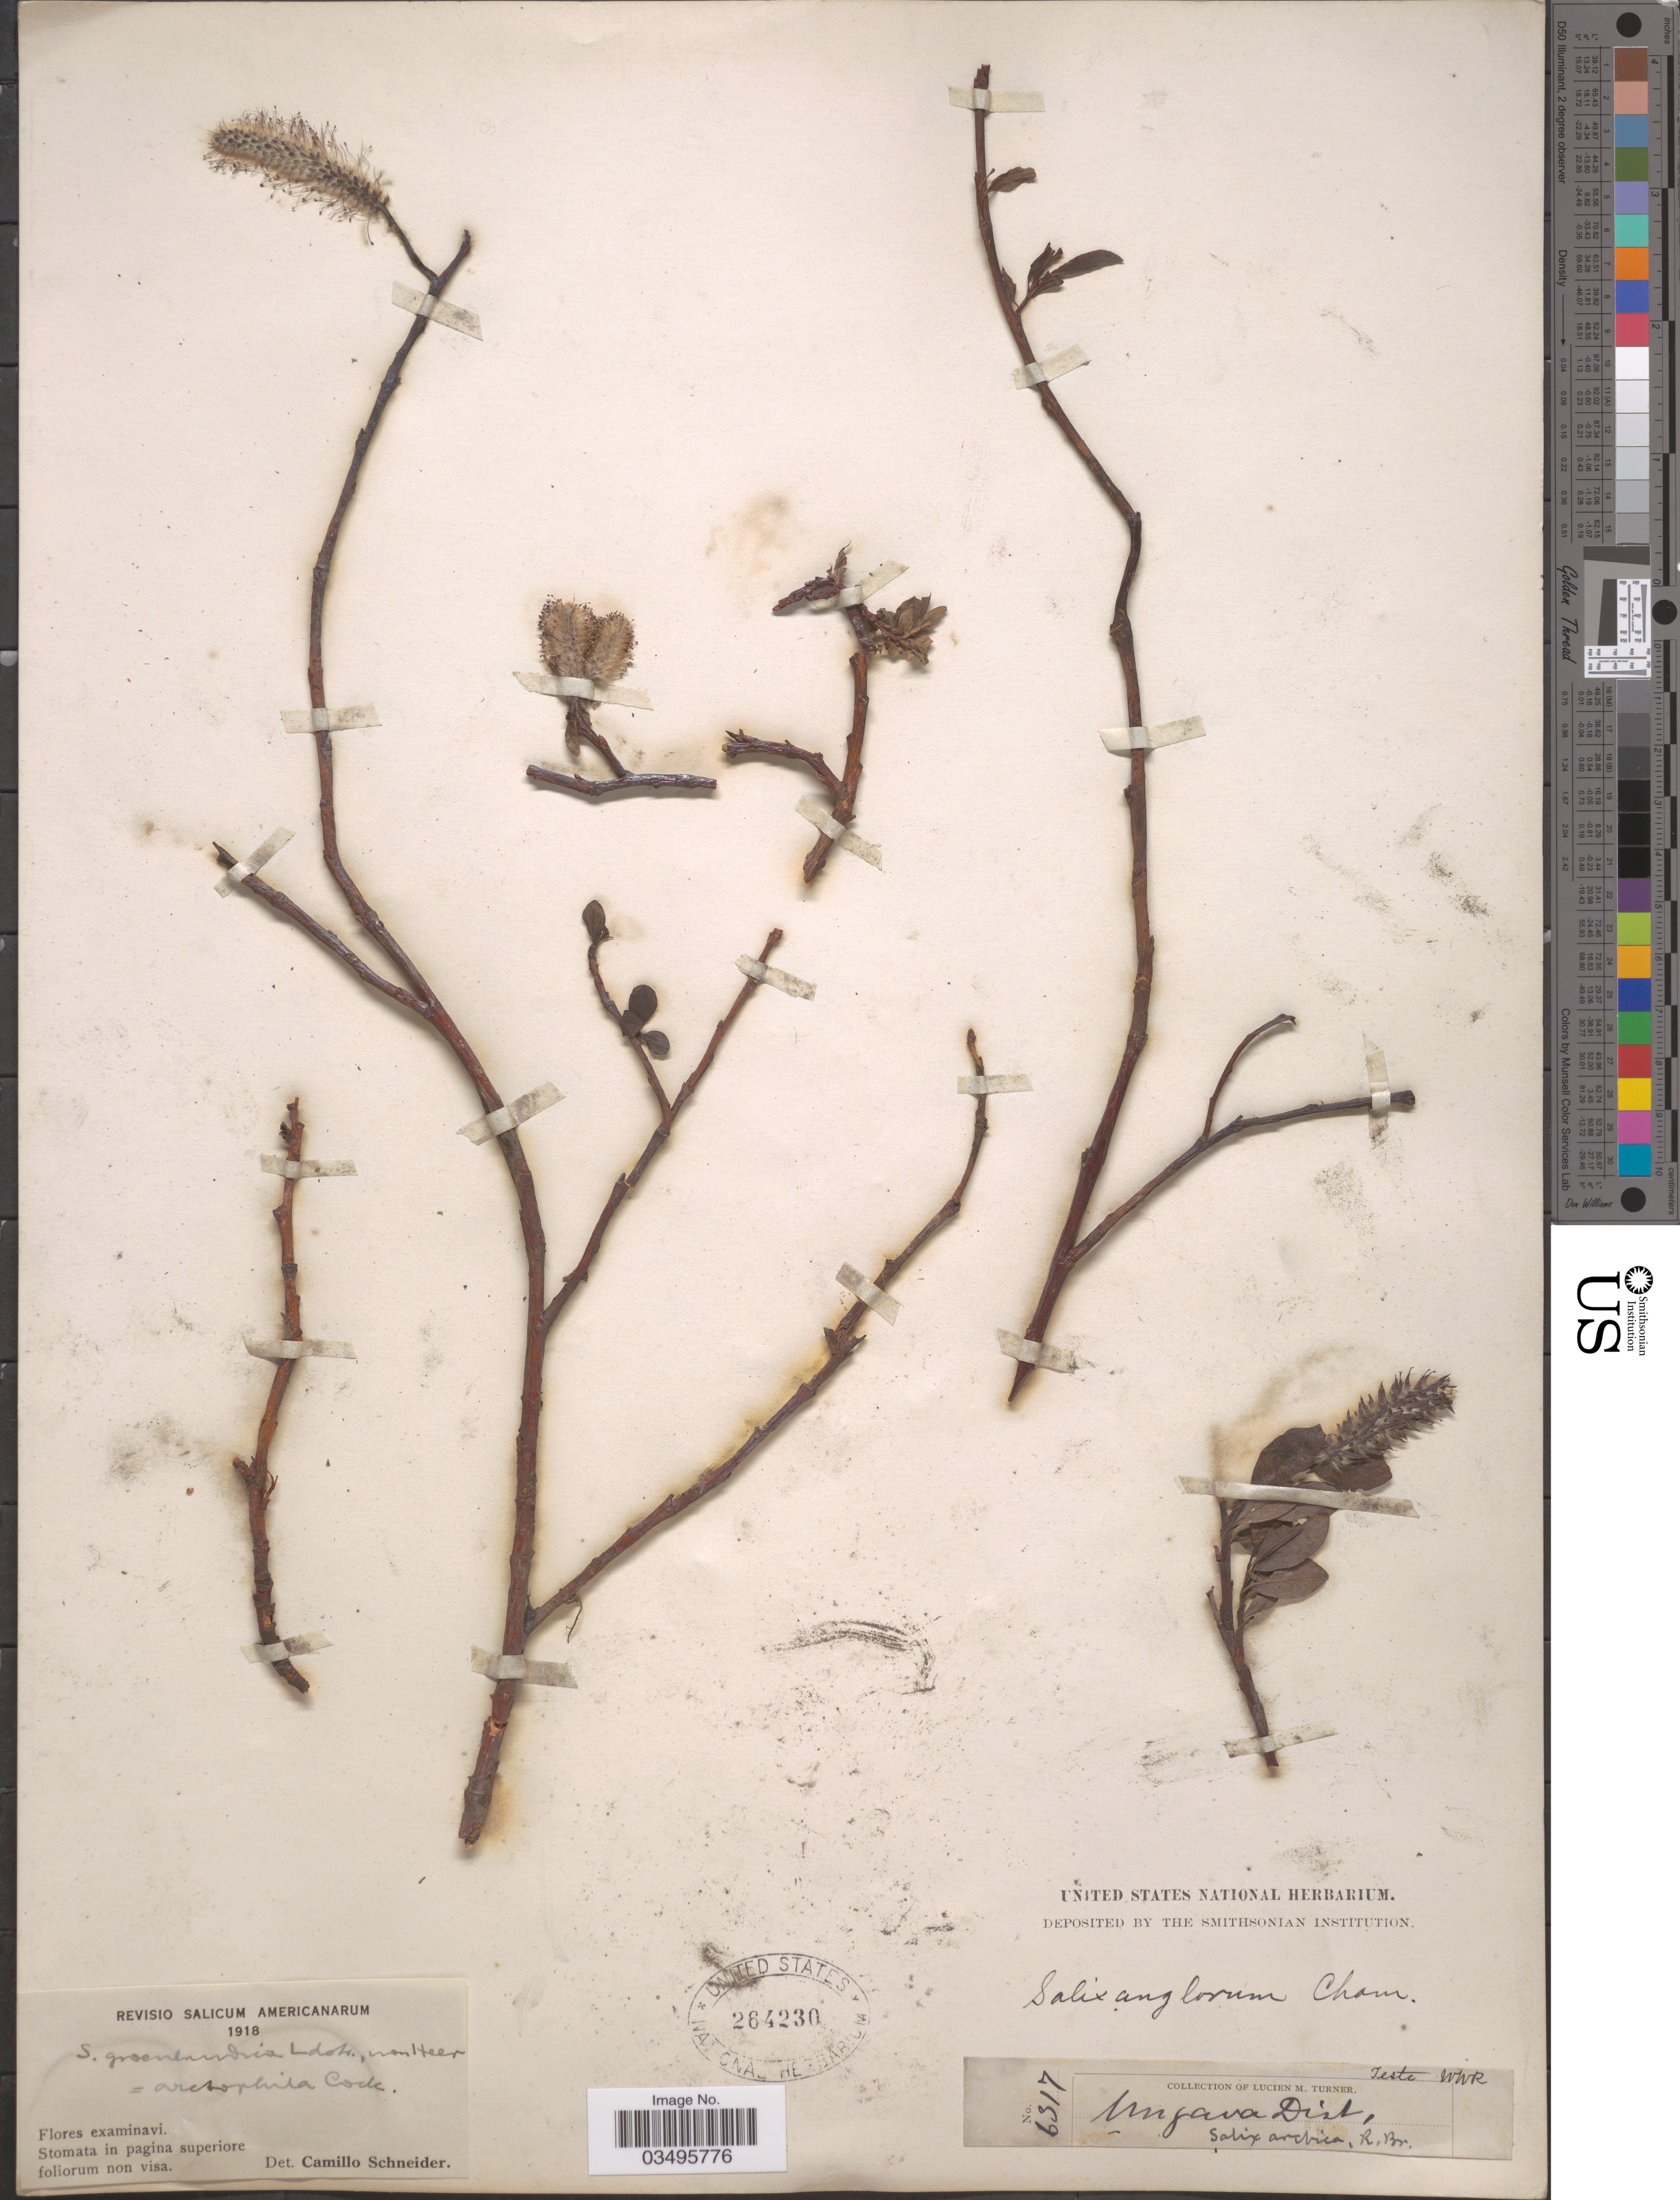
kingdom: Plantae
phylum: Tracheophyta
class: Magnoliopsida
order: Malpighiales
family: Salicaceae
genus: Salix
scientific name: Salix arctophila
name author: Cockerell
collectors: L. M. Turner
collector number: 6317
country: Canada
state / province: Newfoundland and Labrador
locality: Ungava Dist.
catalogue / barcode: US 264230